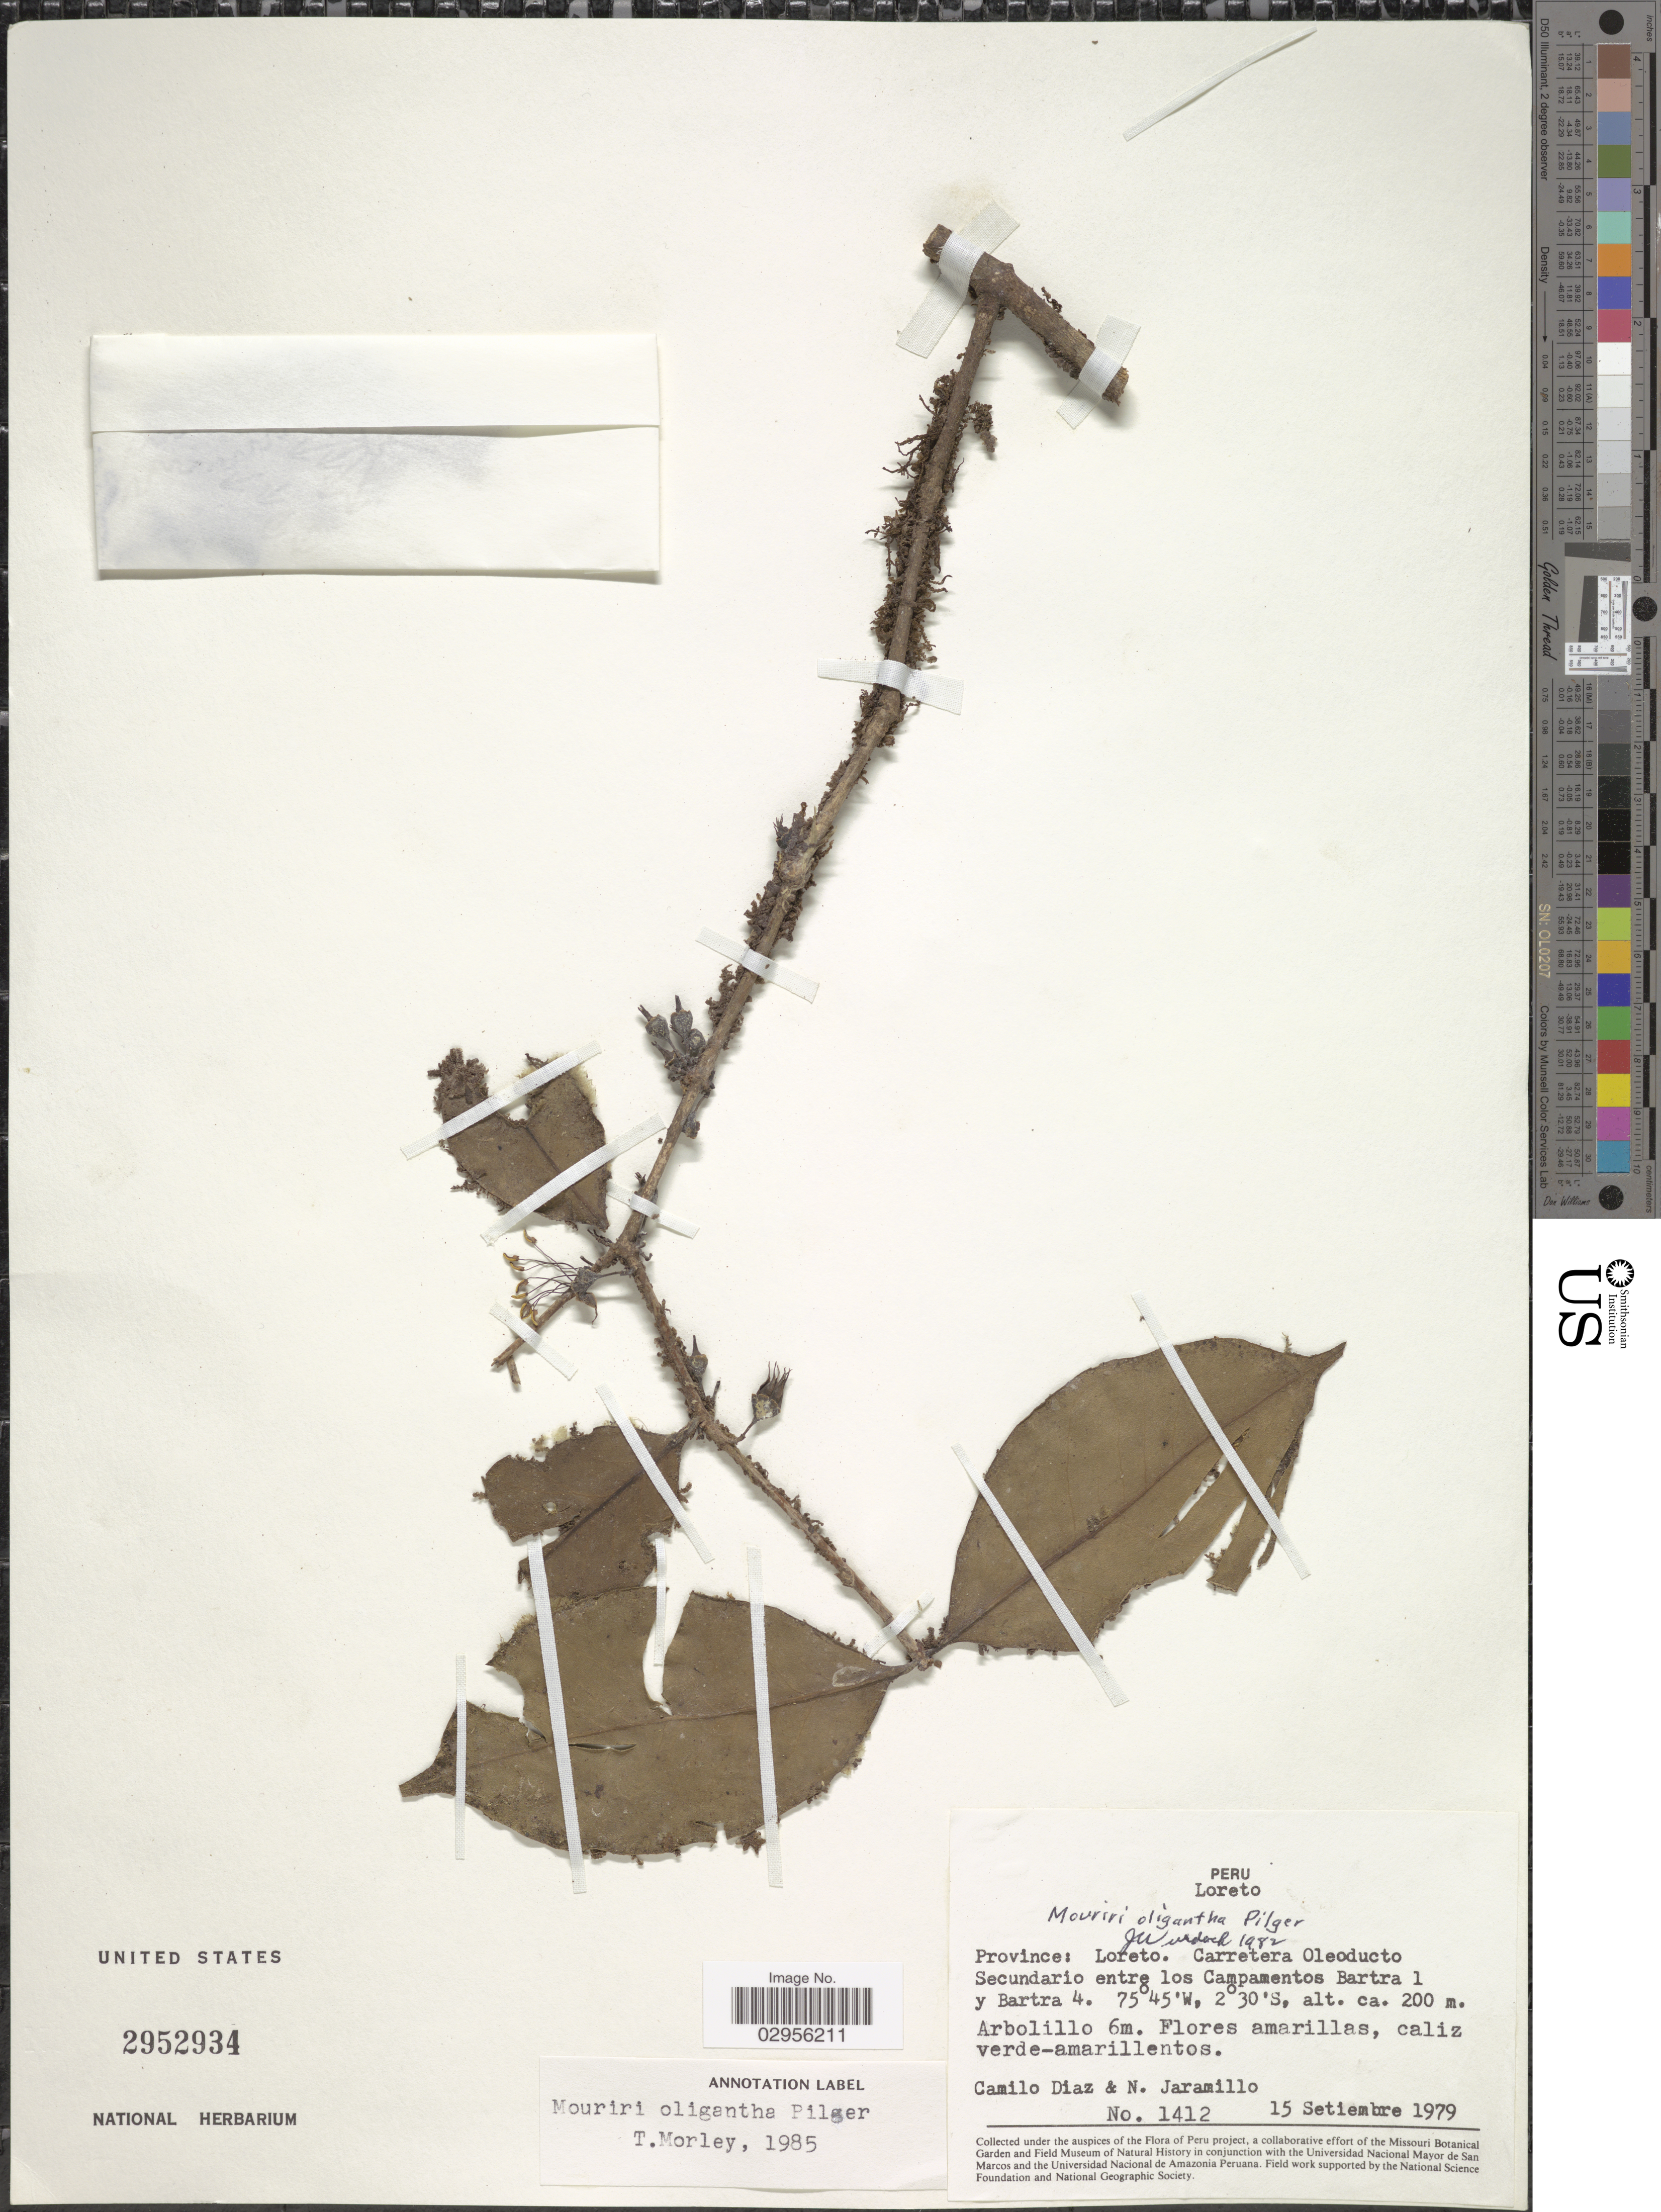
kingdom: Plantae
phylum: Tracheophyta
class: Magnoliopsida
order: Myrtales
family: Melastomataceae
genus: Mouriri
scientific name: Mouriri oligantha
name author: Pilg.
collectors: C. Díaz & N. Jaramillo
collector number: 1412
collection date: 1979-09-15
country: Peru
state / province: Loreto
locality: Province: Loreto. Carretera Oleoducto. Secundario entre los Campamentos Bartra 1 y Bartra 4.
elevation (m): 200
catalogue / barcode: US 2952934